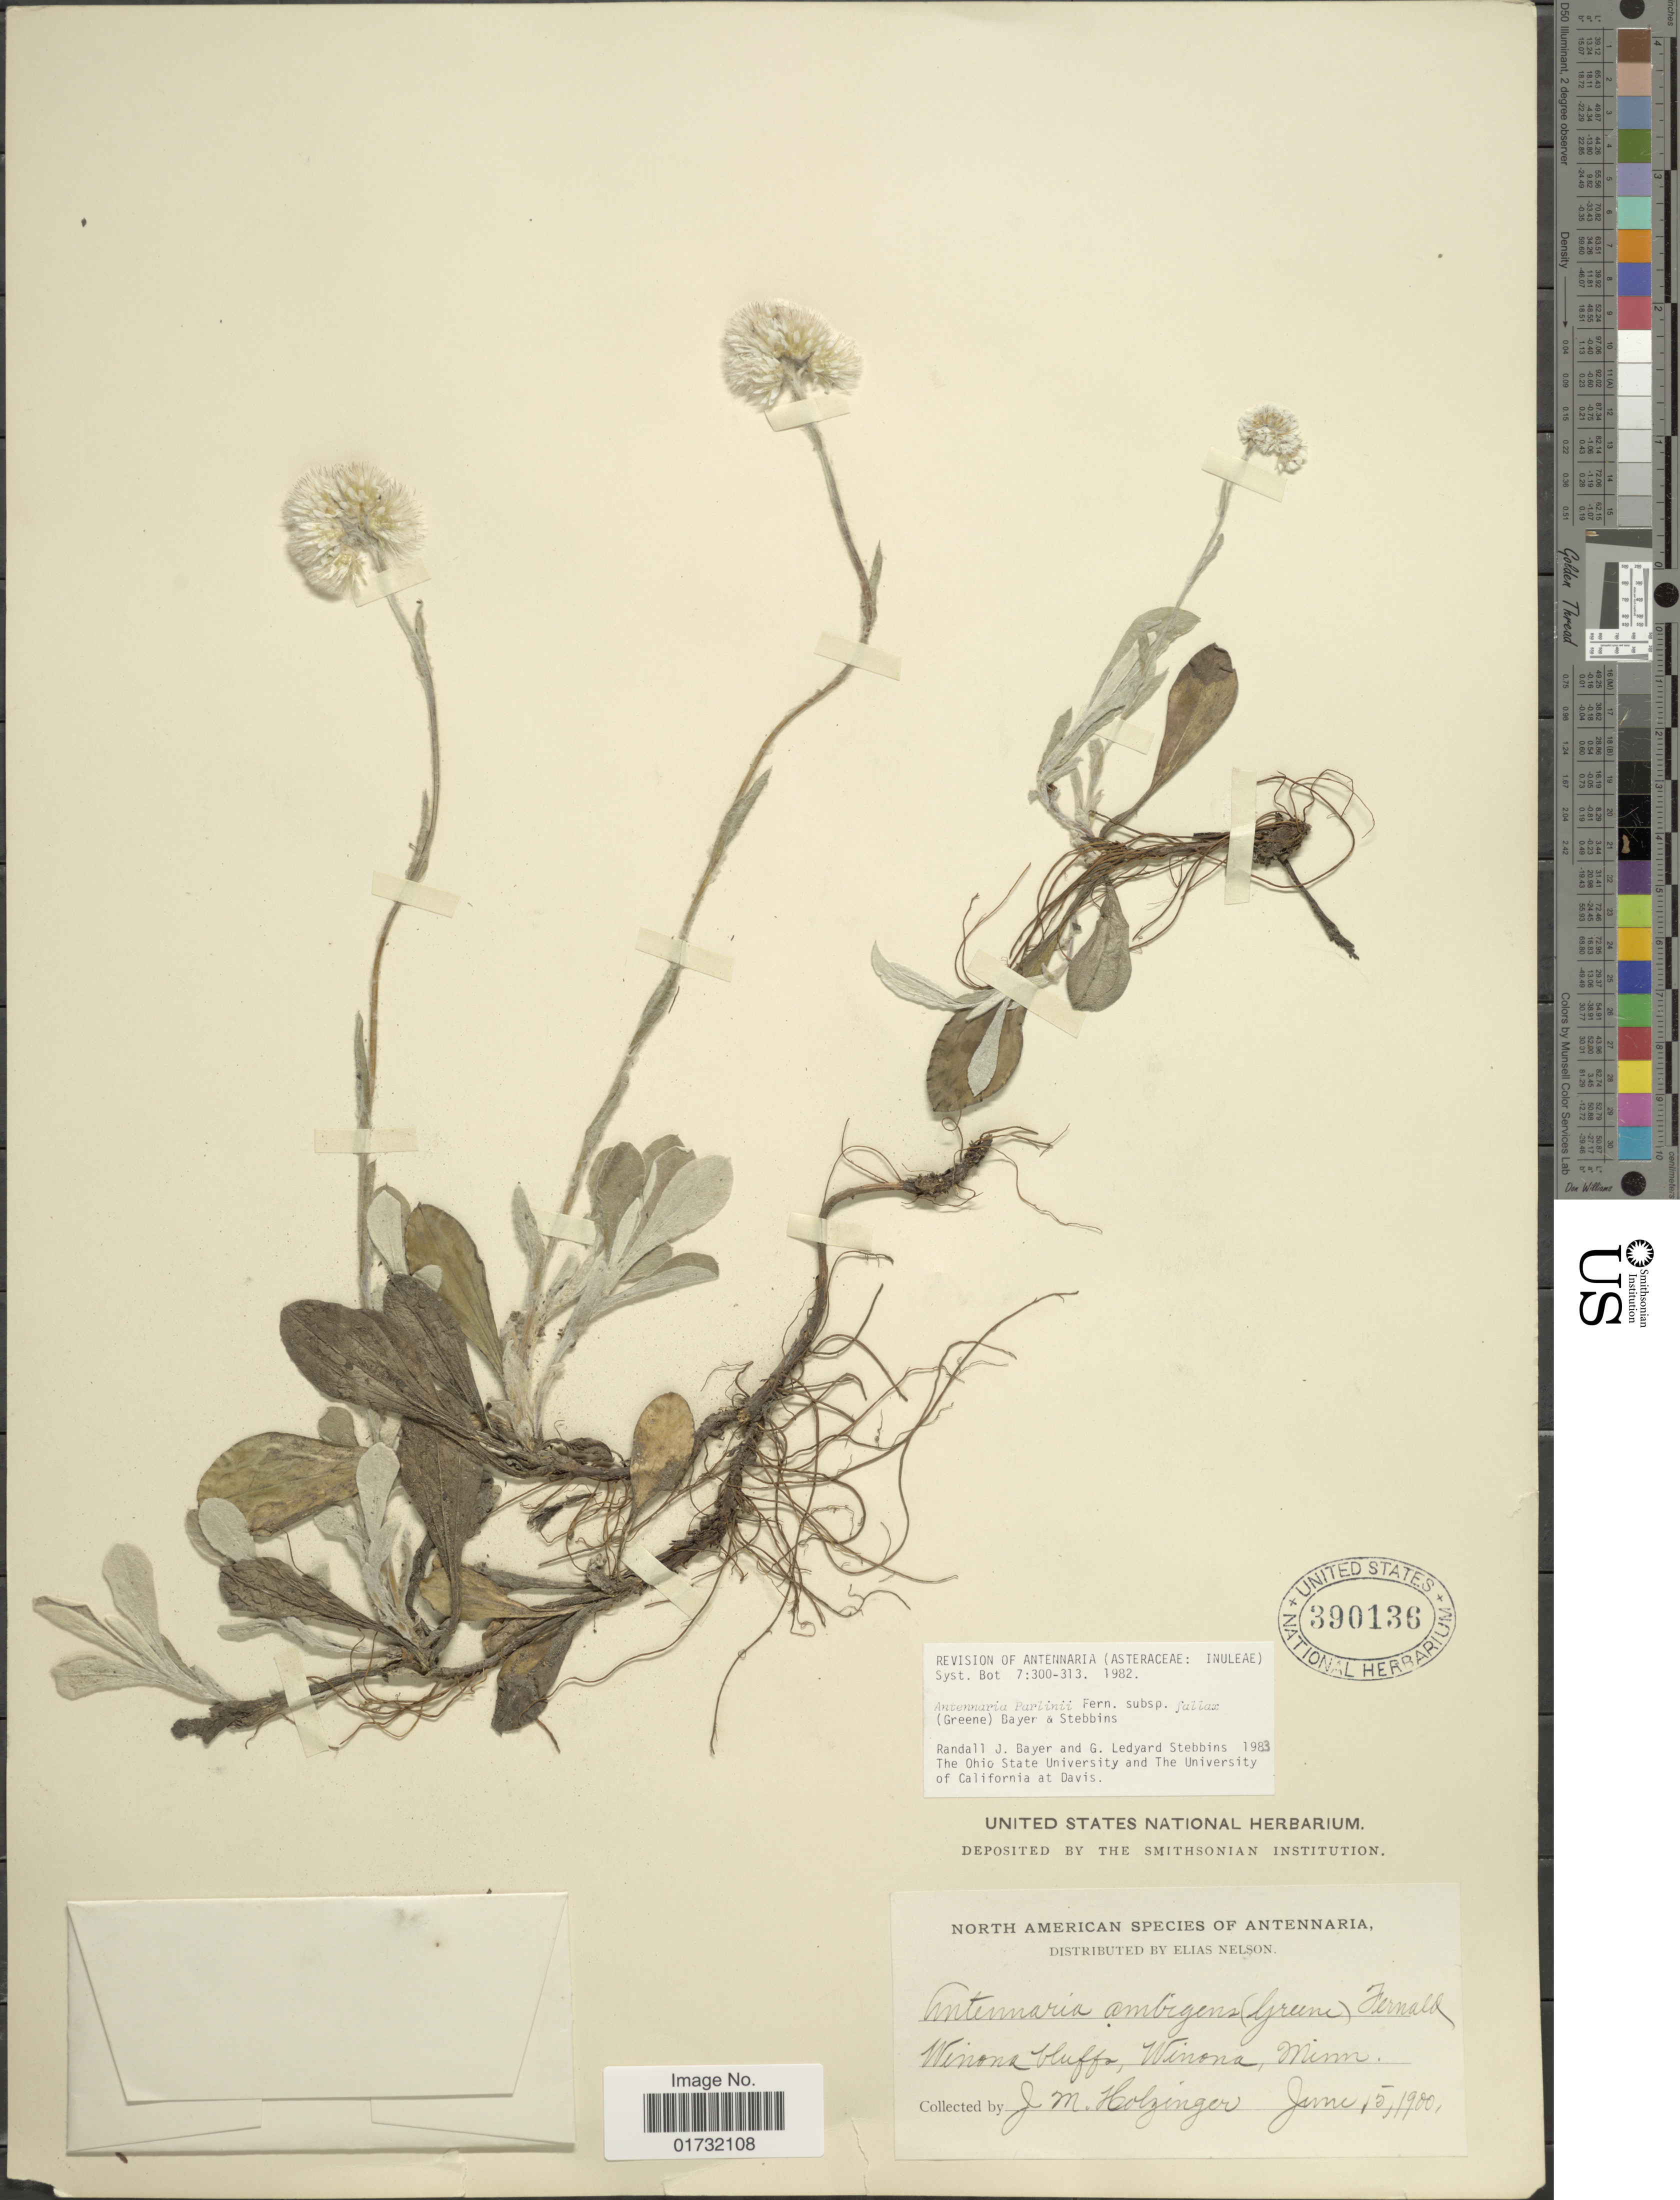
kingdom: Plantae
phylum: Tracheophyta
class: Magnoliopsida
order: Asterales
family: Asteraceae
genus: Antennaria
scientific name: Antennaria parlinii subsp. fallax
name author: (Greene) R.J. Bayer & Stebbins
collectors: J. M. Holzinger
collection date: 1900-06-15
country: United States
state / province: Minnesota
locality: Winona bluffs, Winona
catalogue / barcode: US 390136